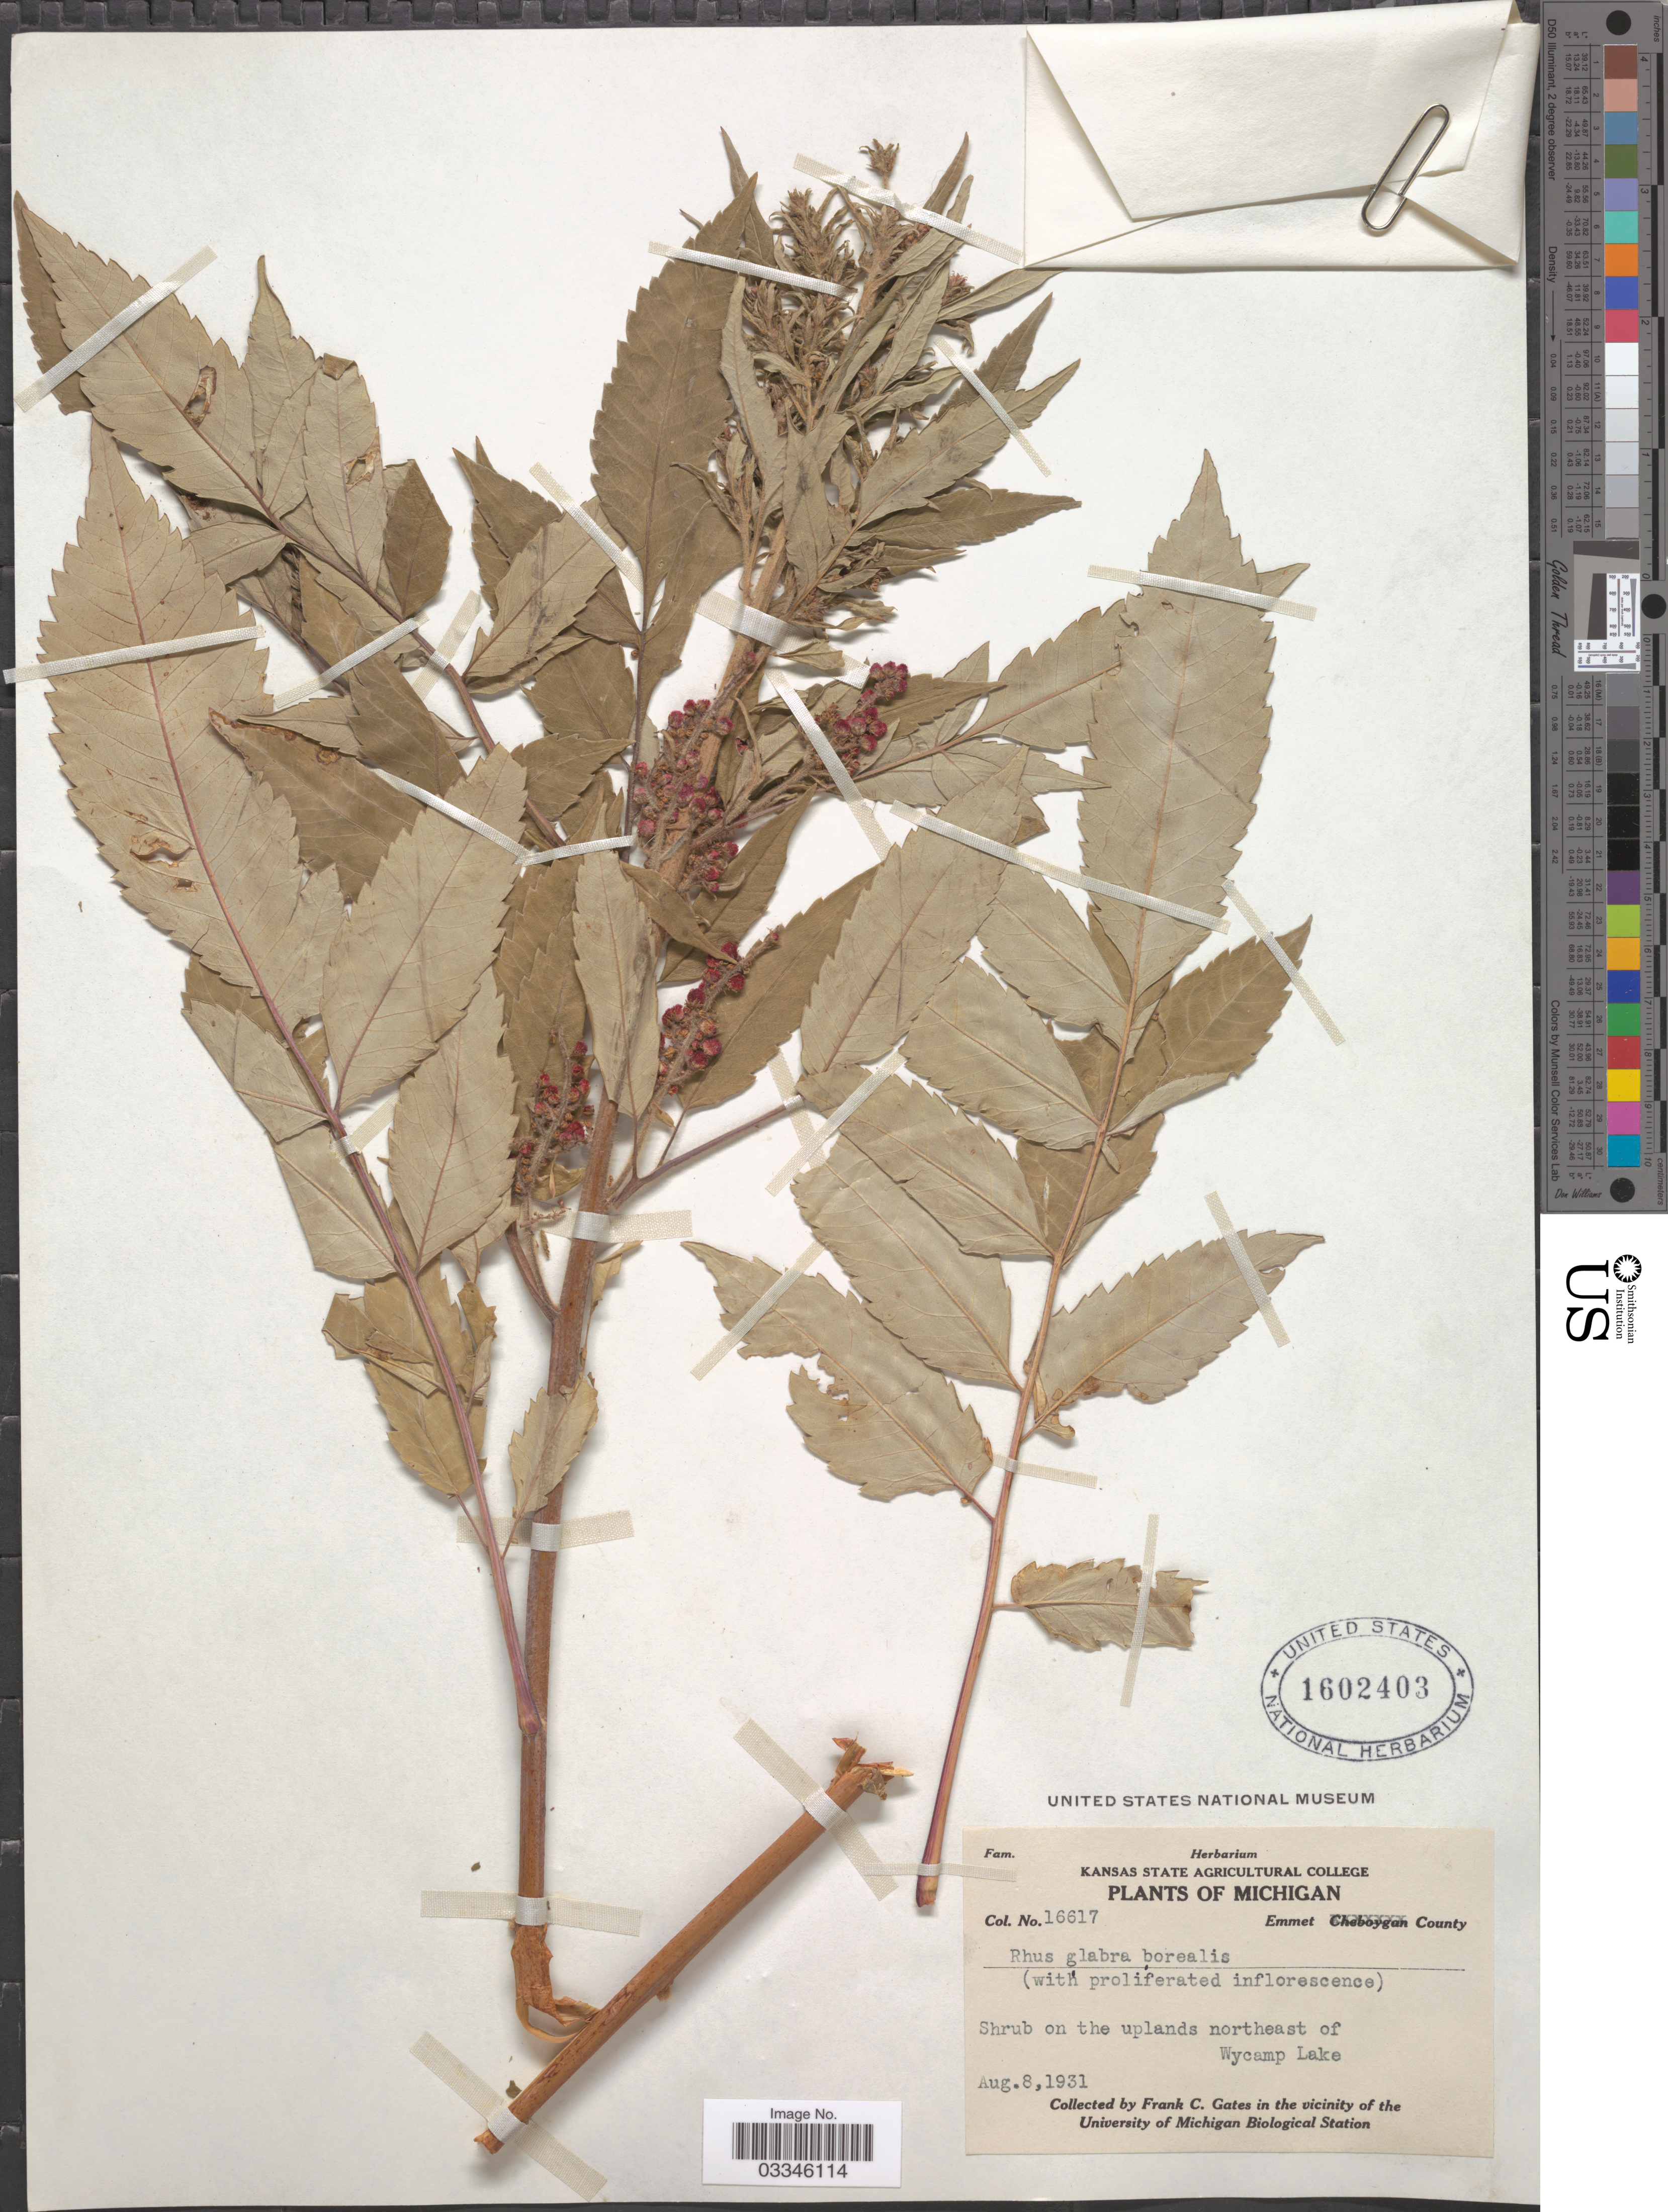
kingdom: Plantae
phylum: Tracheophyta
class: Magnoliopsida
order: Sapindales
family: Anacardiaceae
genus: Rhus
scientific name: Rhus glabra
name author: L.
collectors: F. C. Gates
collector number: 16617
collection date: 1931-08-08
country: United States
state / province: Michigan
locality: Uplands northeast of Wycamp Lake. Emmet County.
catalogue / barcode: US 1602403